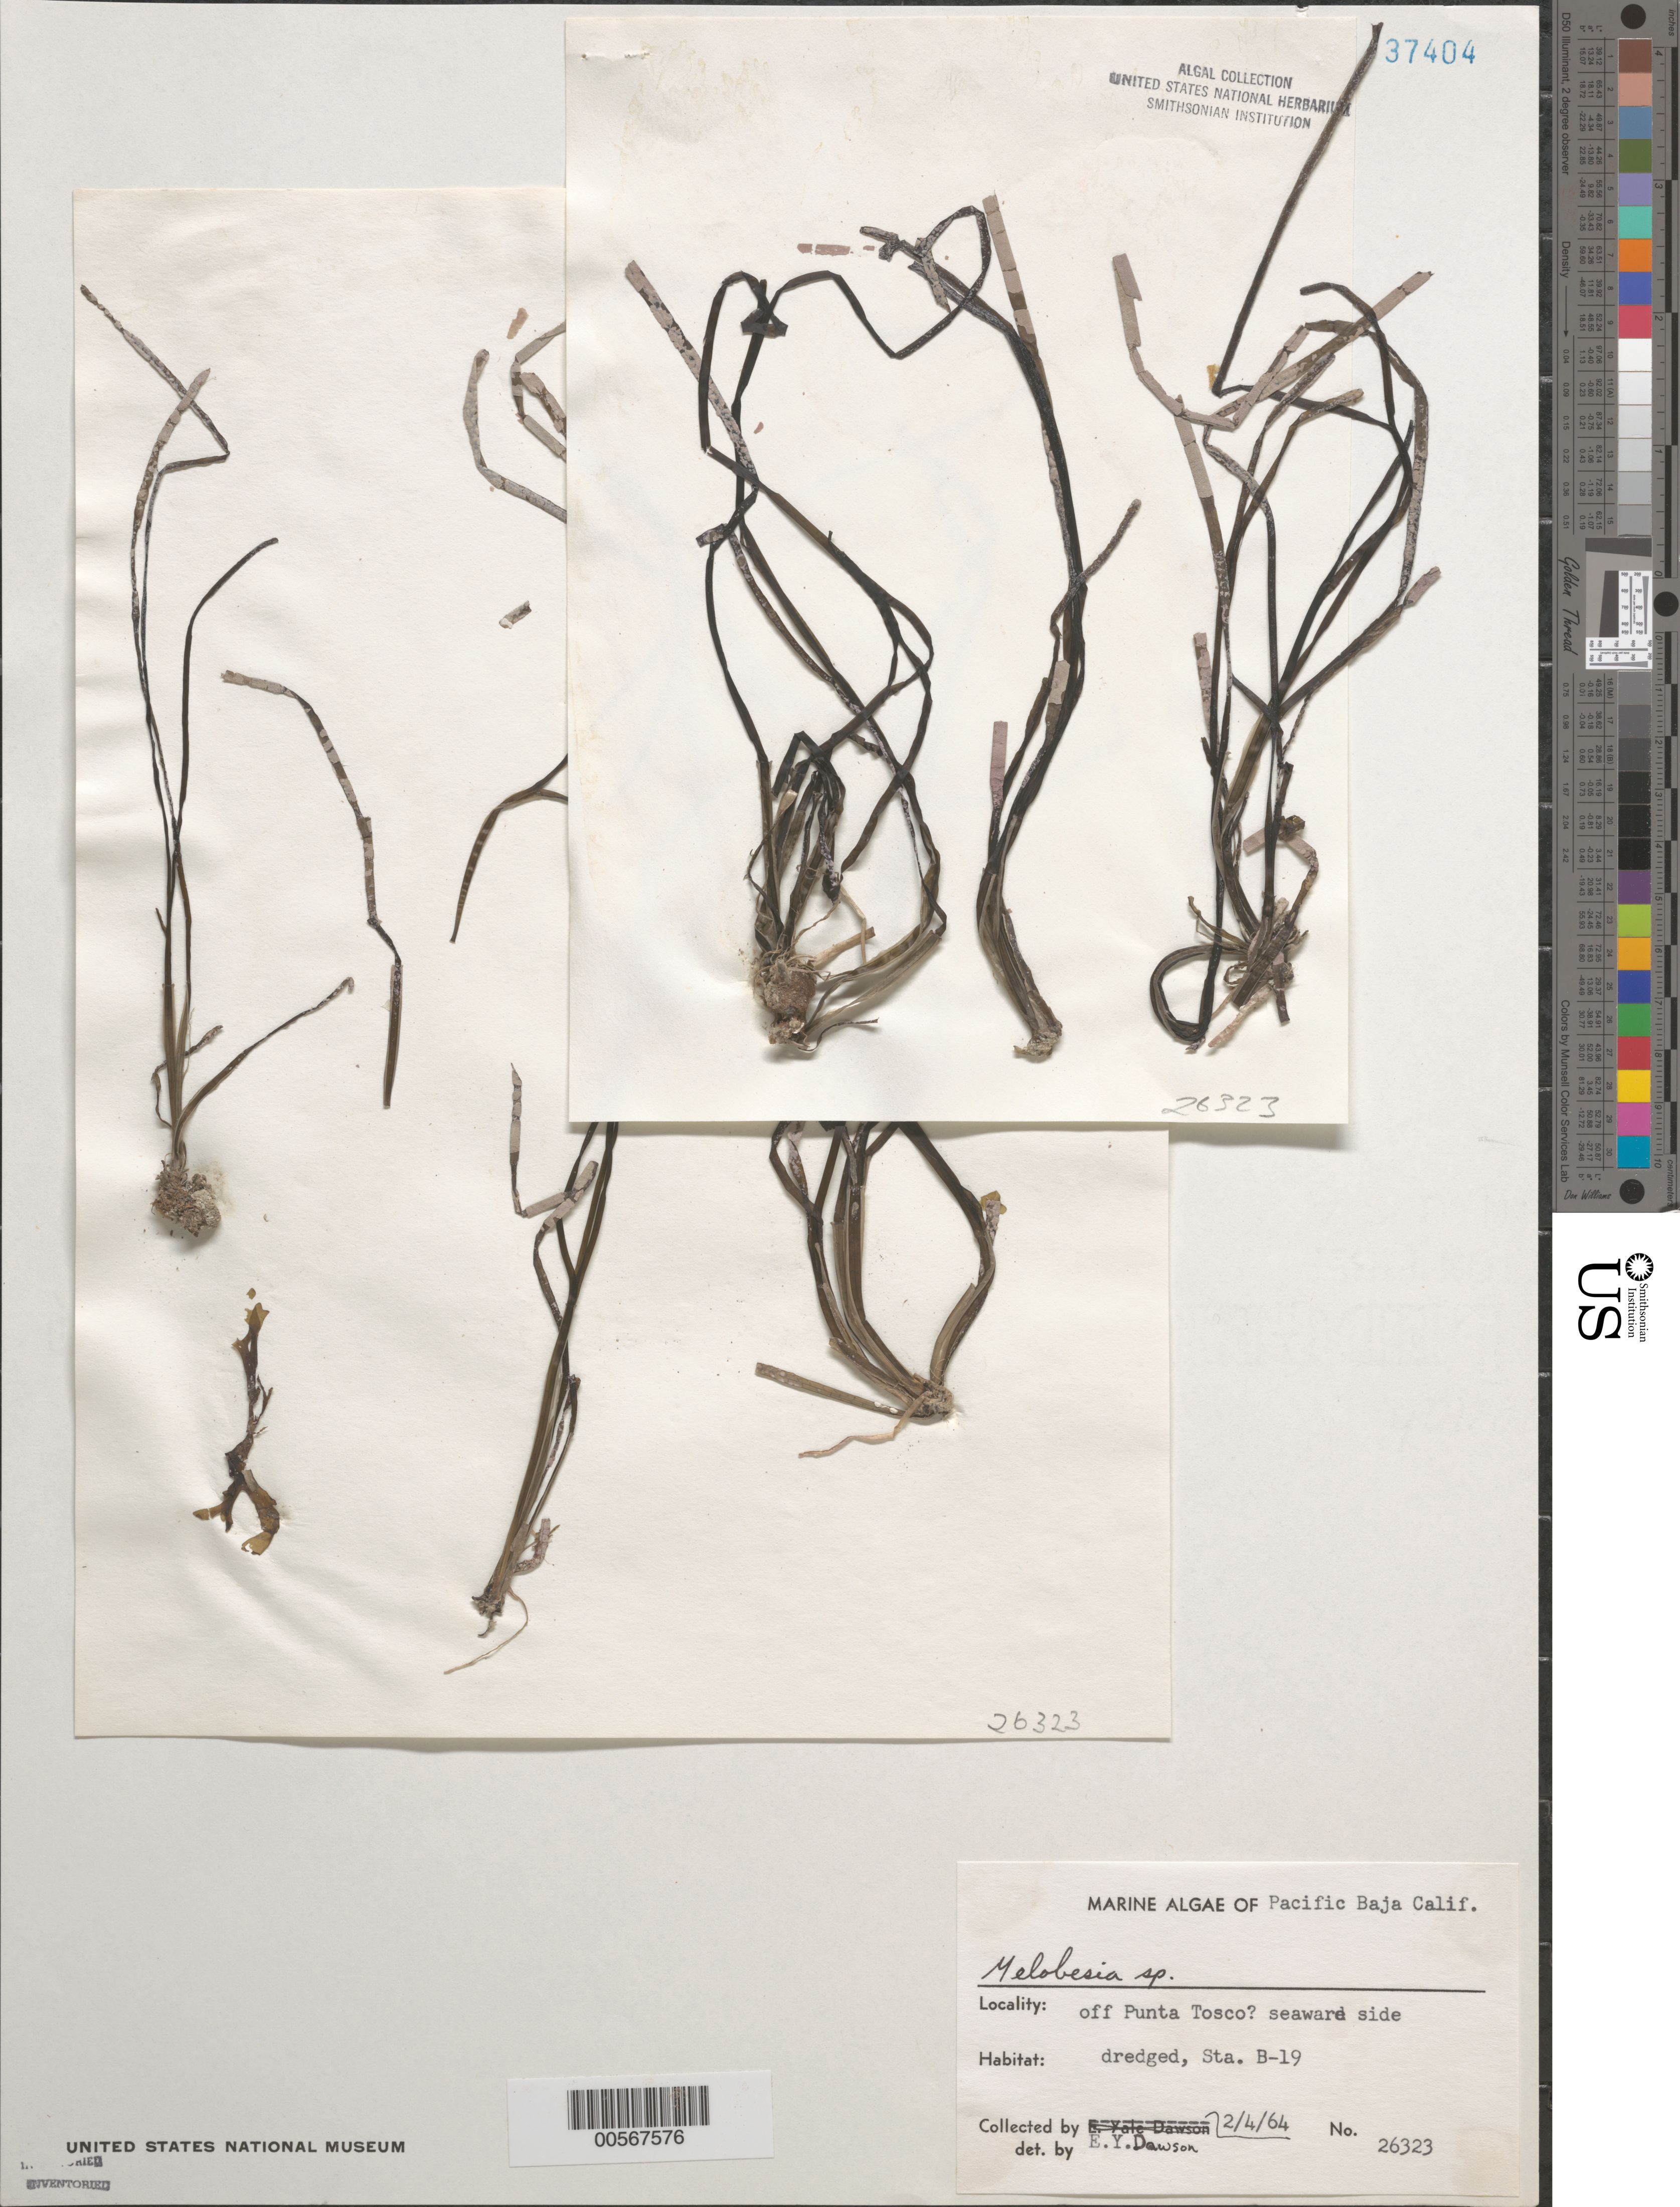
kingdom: Plantae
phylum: Rhodophyta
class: Florideophyceae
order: Corallinales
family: Hapalidiaceae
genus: Melobesia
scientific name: Melobesia sp.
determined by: Dawson, E. Y.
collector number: EYD 26323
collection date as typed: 04 Feb 1964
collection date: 1964-02-04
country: Mexico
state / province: Baja California Sur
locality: Off Punta Tosca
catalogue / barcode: US 37404